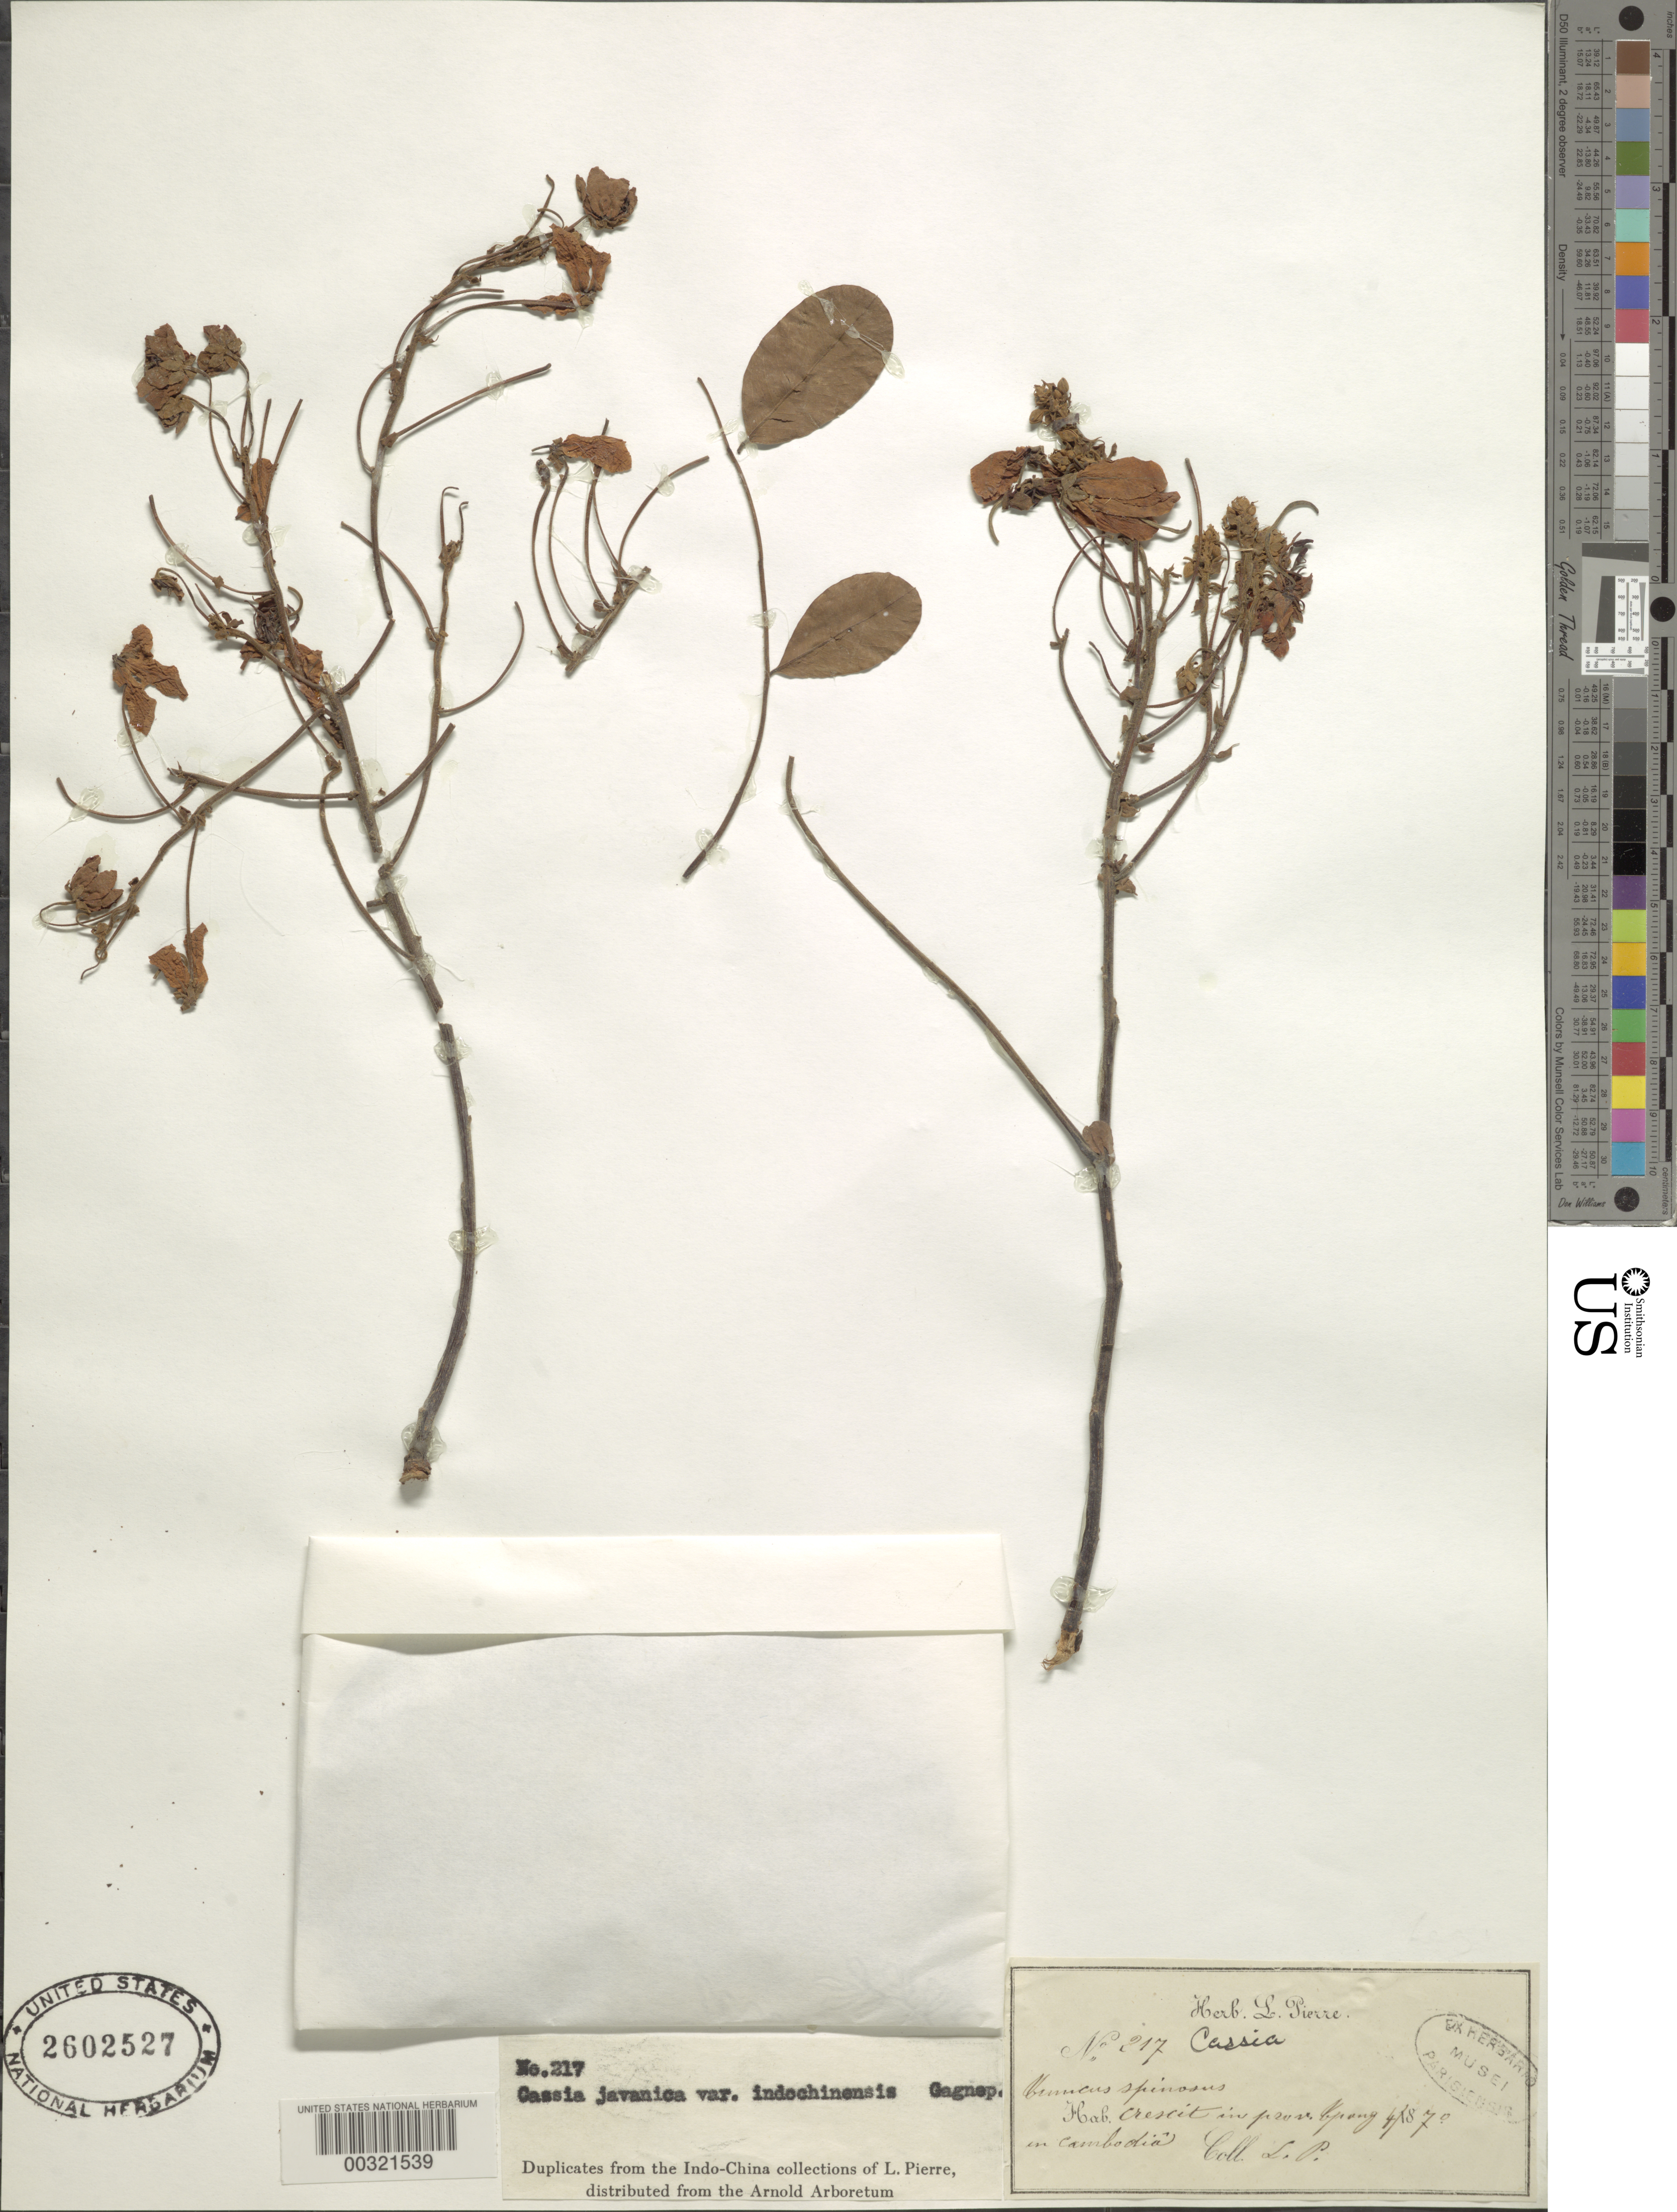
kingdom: Plantae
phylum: Tracheophyta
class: Magnoliopsida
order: Fabales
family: Fabaceae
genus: Cassia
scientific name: Cassia javanica var. indochinensis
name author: Gagnep.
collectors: J. Pierre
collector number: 217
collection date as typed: Apr 1870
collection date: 1870-04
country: Cambodia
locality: Crescit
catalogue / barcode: US 2602527